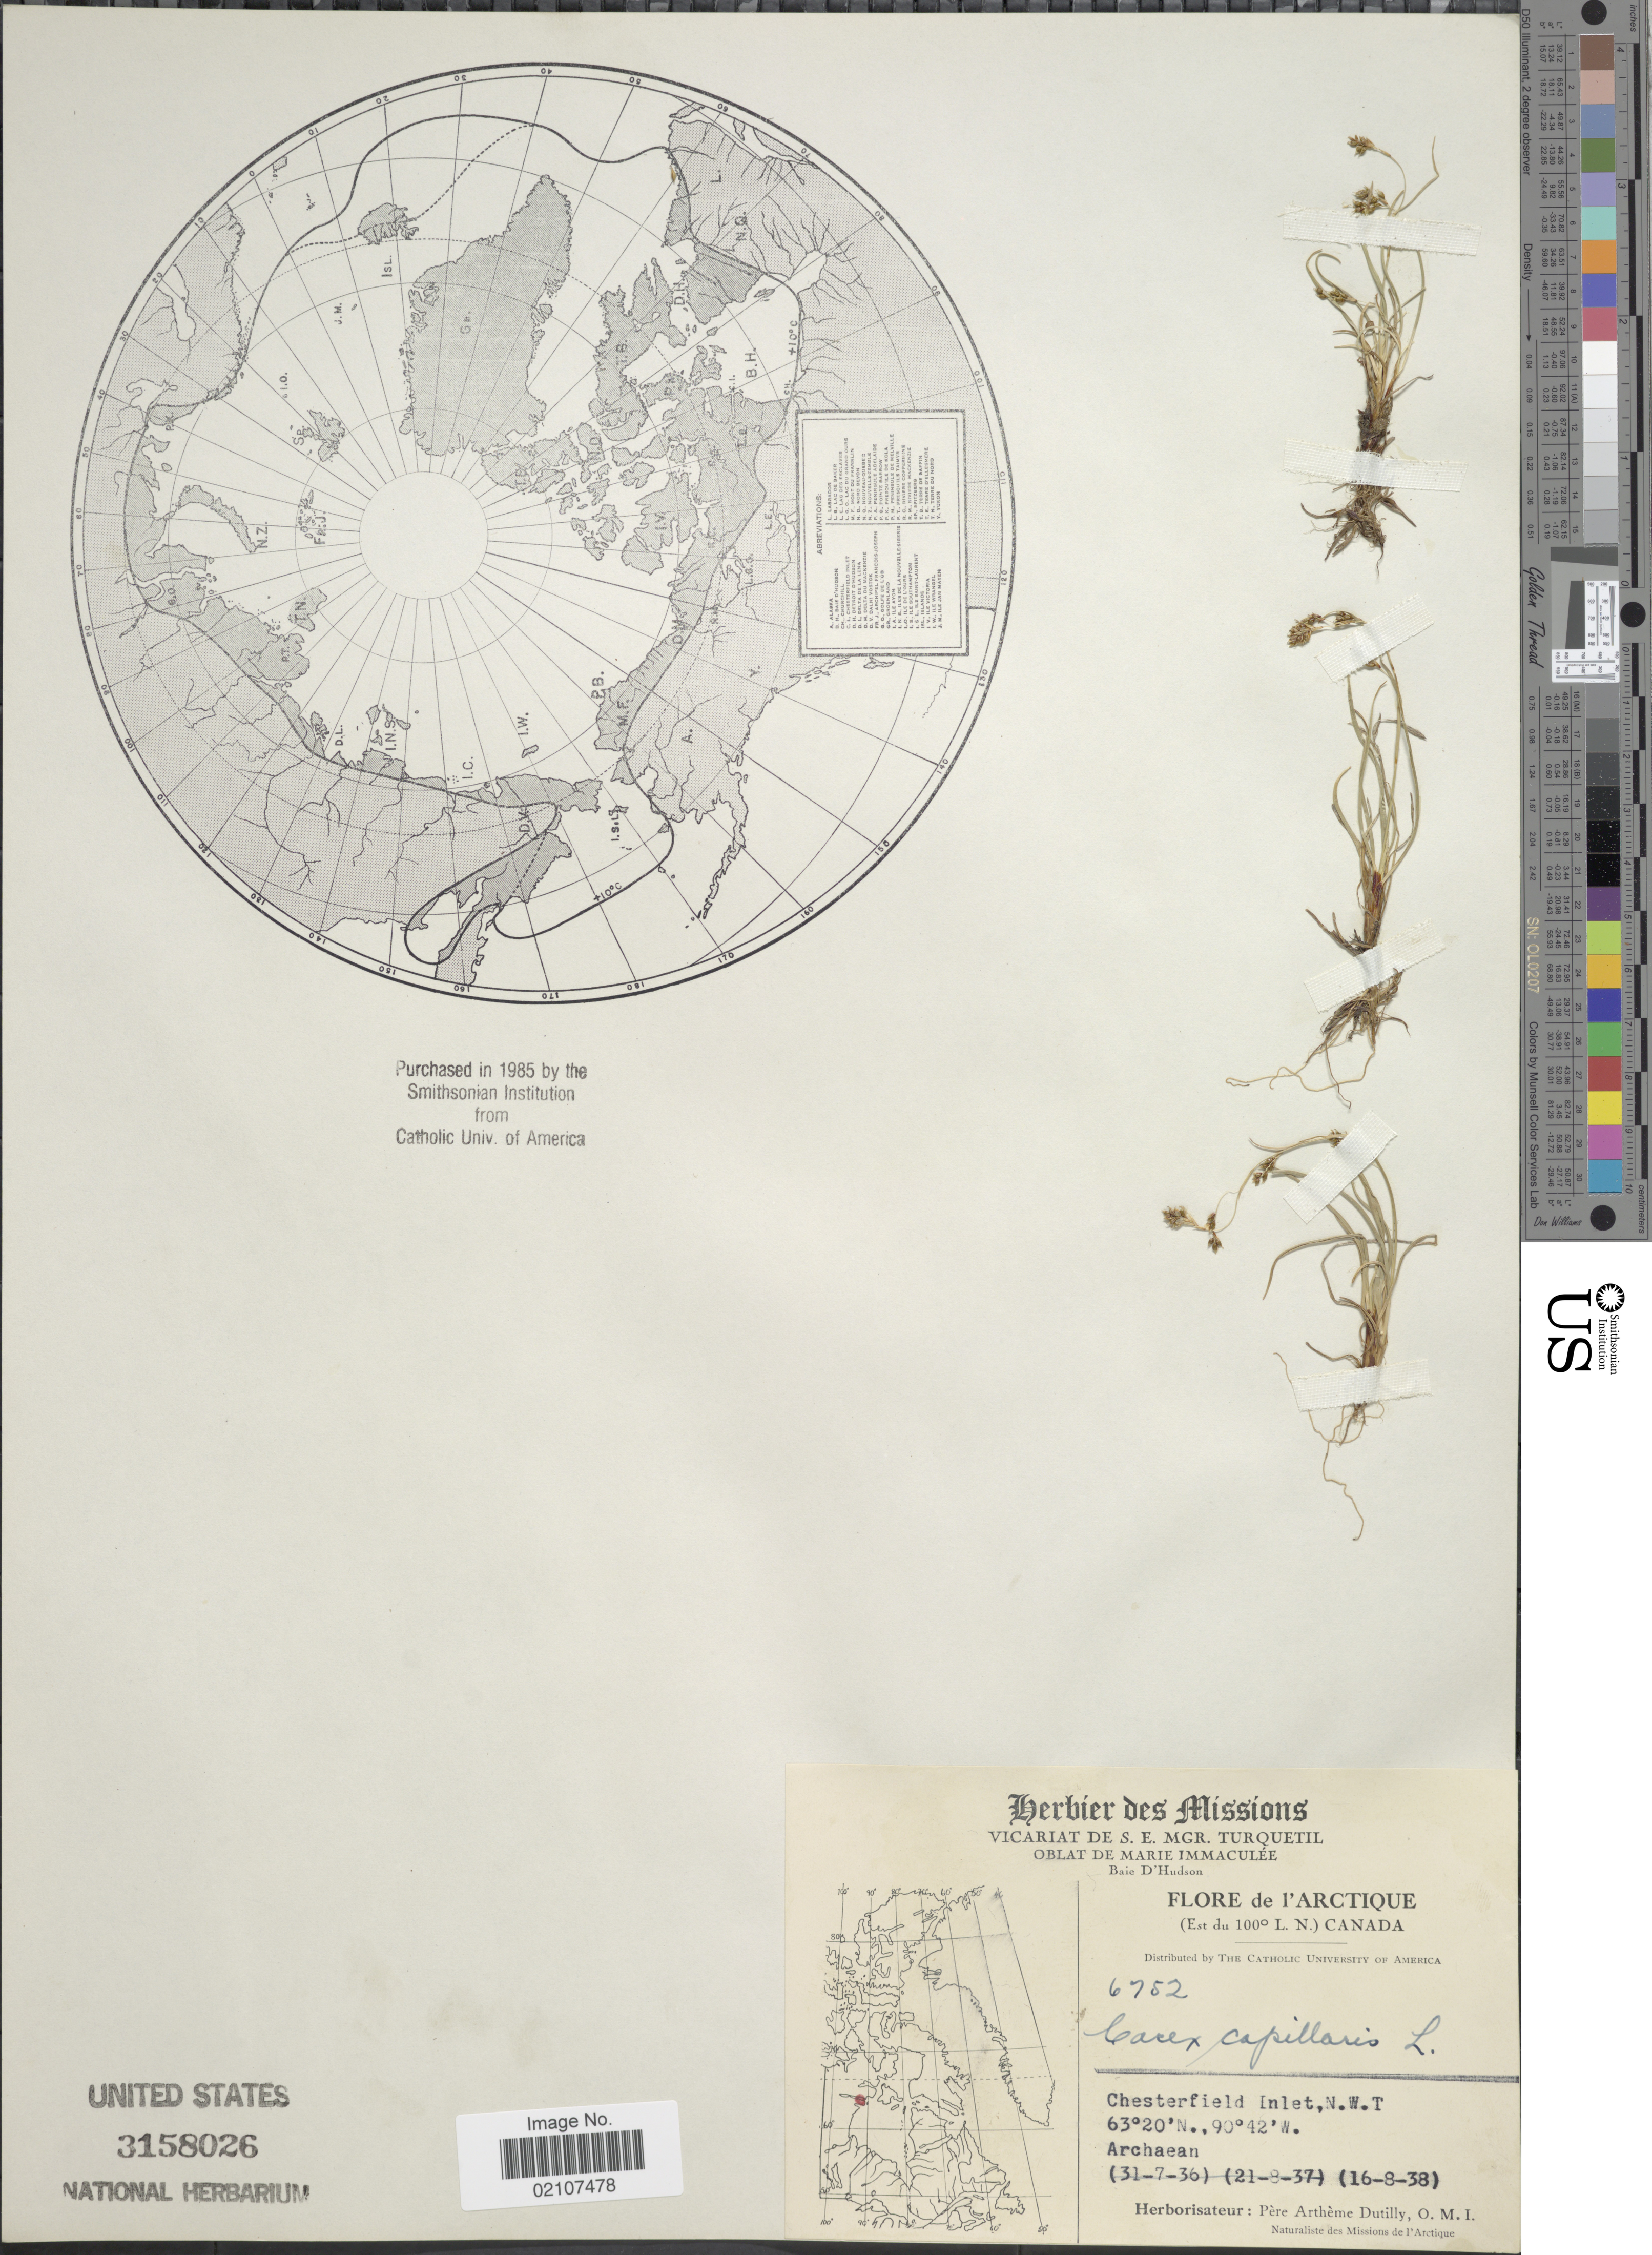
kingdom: Plantae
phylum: Tracheophyta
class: Liliopsida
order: Poales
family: Cyperaceae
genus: Carex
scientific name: Carex capillaris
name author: L.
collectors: P. Dutilly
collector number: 6752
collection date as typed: Transcribed d/m/y: 16/8/38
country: Canada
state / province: Northwest Territories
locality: L'Arctique (Est du 100° L.N.), Chesterfield Inlet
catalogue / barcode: US 3158026